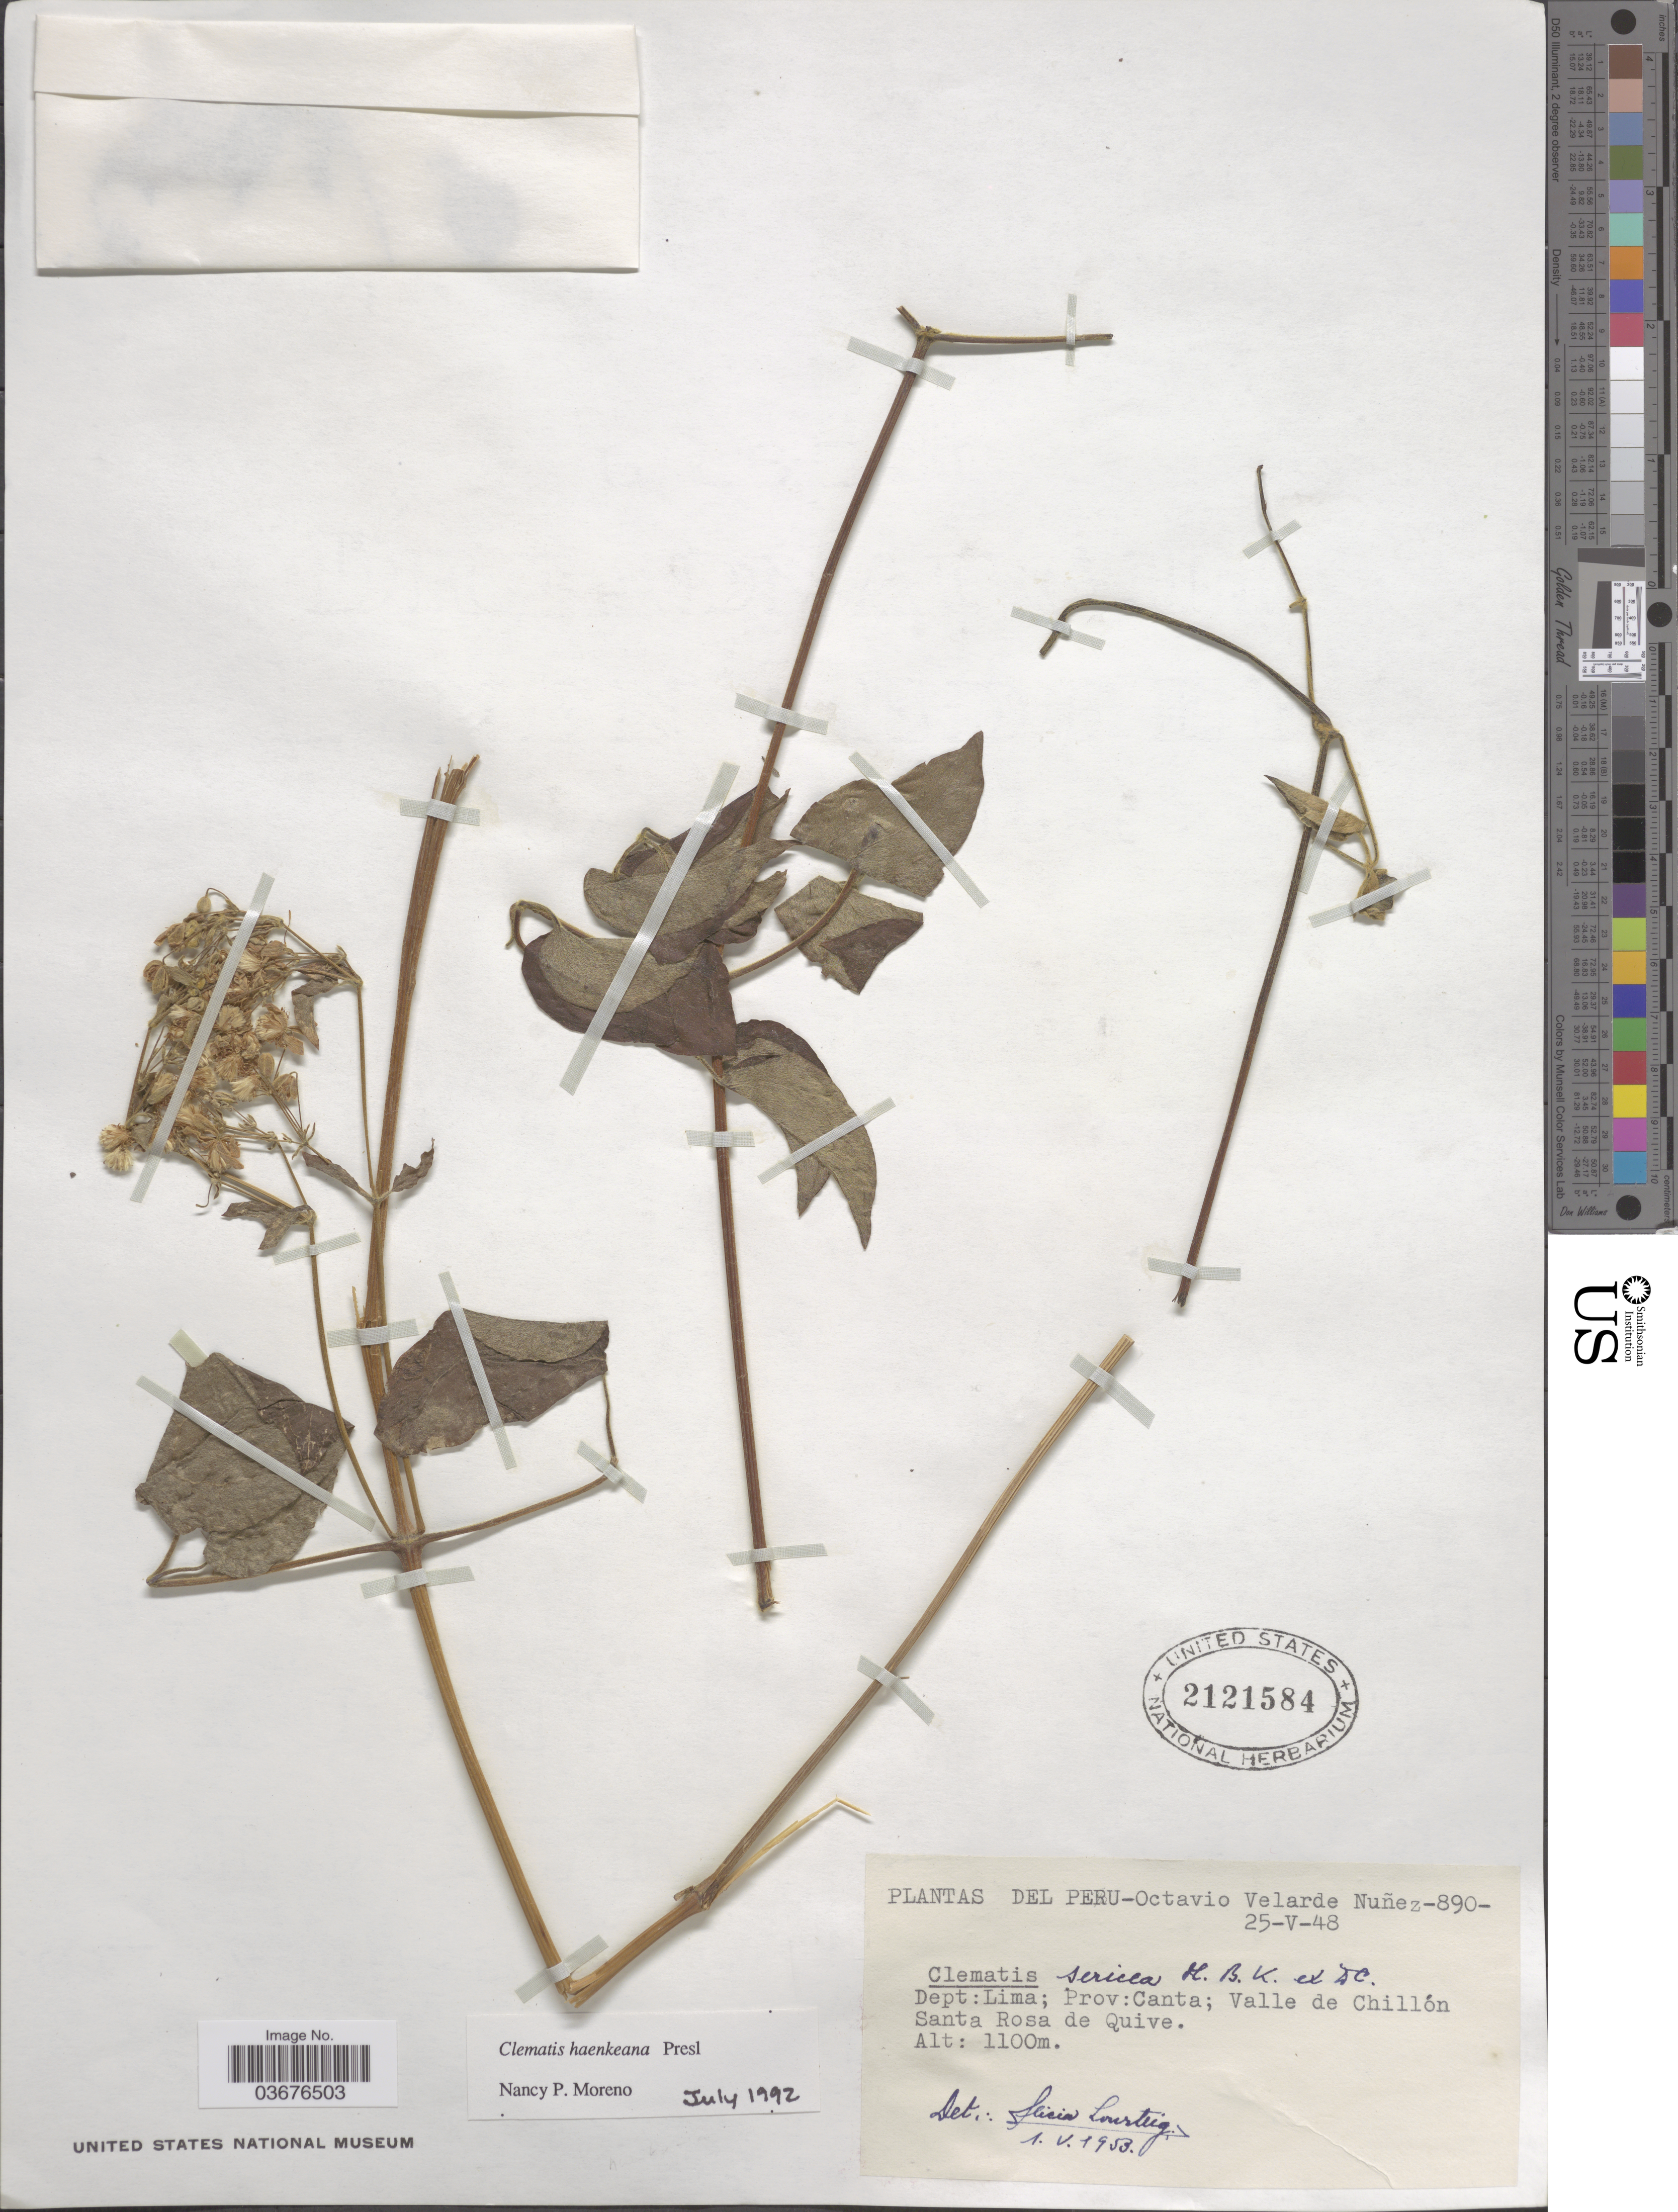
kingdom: Plantae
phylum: Tracheophyta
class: Magnoliopsida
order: Ranunculales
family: Ranunculaceae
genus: Clematis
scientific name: Clematis haenkeana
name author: C. Presl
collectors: O. Velarde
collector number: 890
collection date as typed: Transcribed d/m/y: 25/5/48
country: Peru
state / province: Lima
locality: Dept: Lima; Prov: Canta; Valle de Chillón Santa Rosa de Quive.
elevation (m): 1100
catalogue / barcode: US 2121584